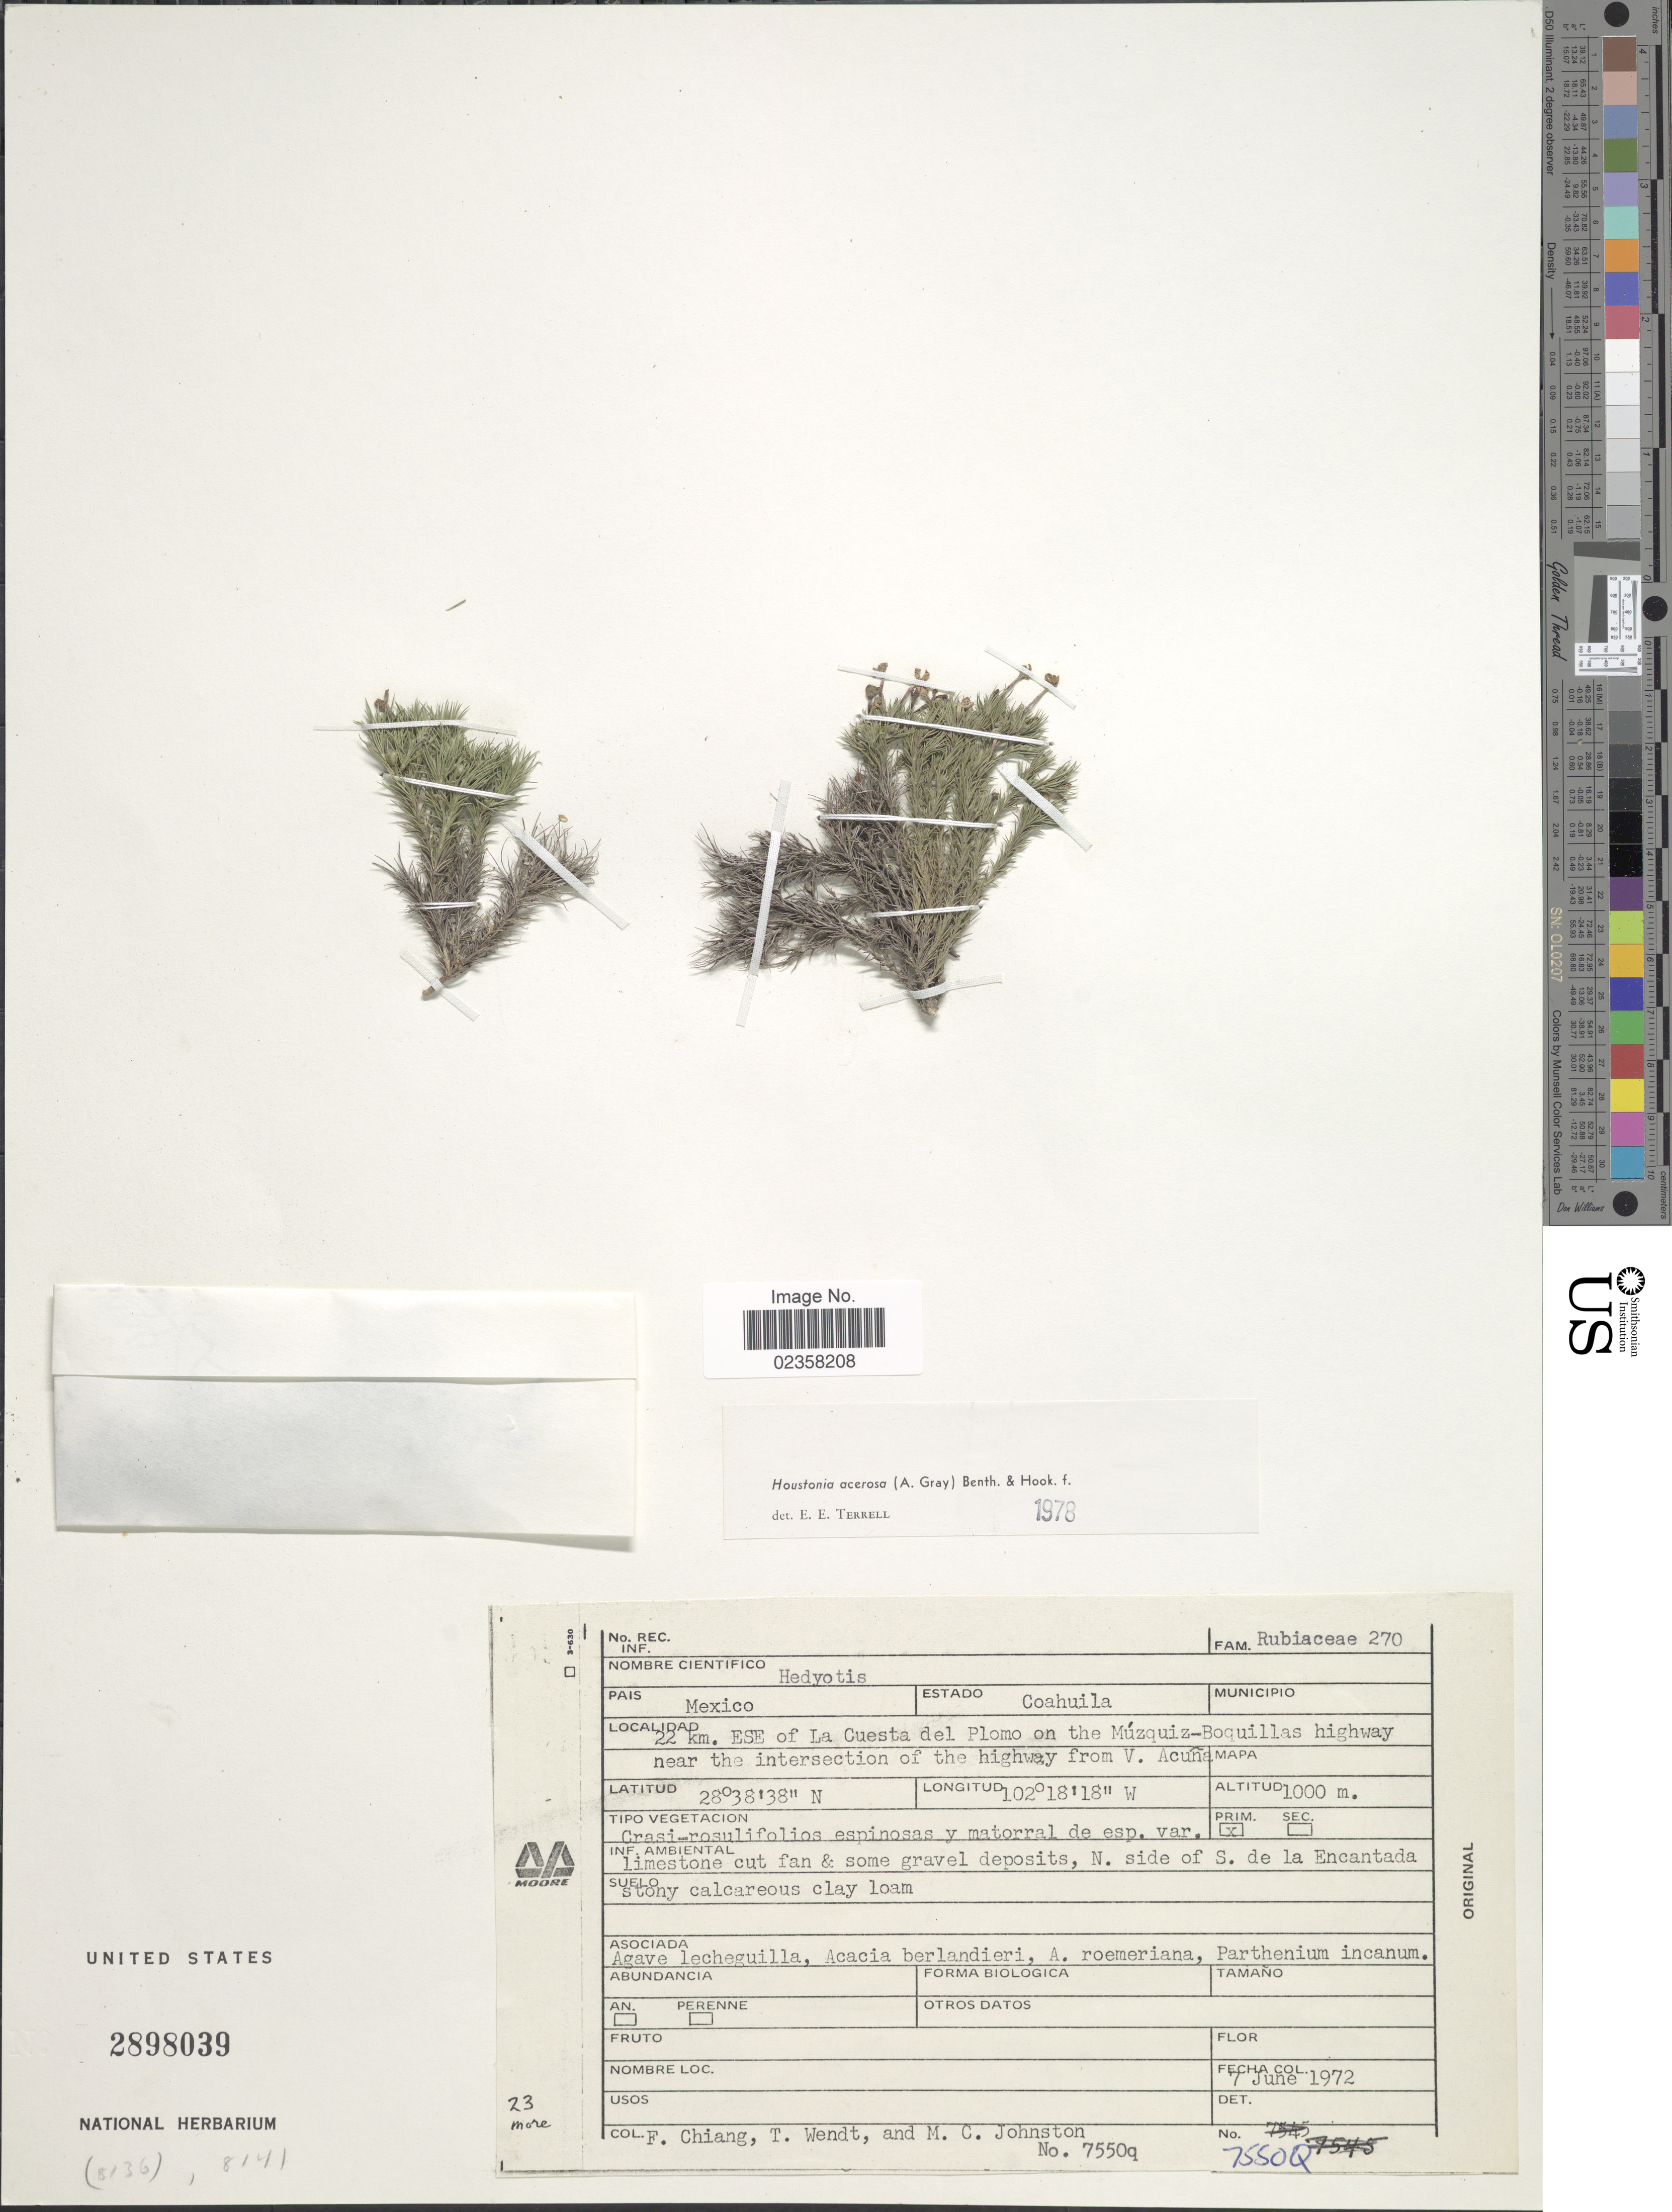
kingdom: Plantae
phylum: Tracheophyta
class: Magnoliopsida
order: Gentianales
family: Rubiaceae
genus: Houstonia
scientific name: Houstonia acerosa var. acerosa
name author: (A. Gray) Benth. & Hook. f.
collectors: F. Chiang, T. L. Wendt & M. Johnston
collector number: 7550q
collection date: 1972-06-07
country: Mexico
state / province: Coahuila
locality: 22 km. ESE of La Cuesta del Plmom on the Muzquiz-Boquillas highway near the intersection of the highway from V. Acuna, N. side of S. de la Encantada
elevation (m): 1000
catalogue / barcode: US 2898039